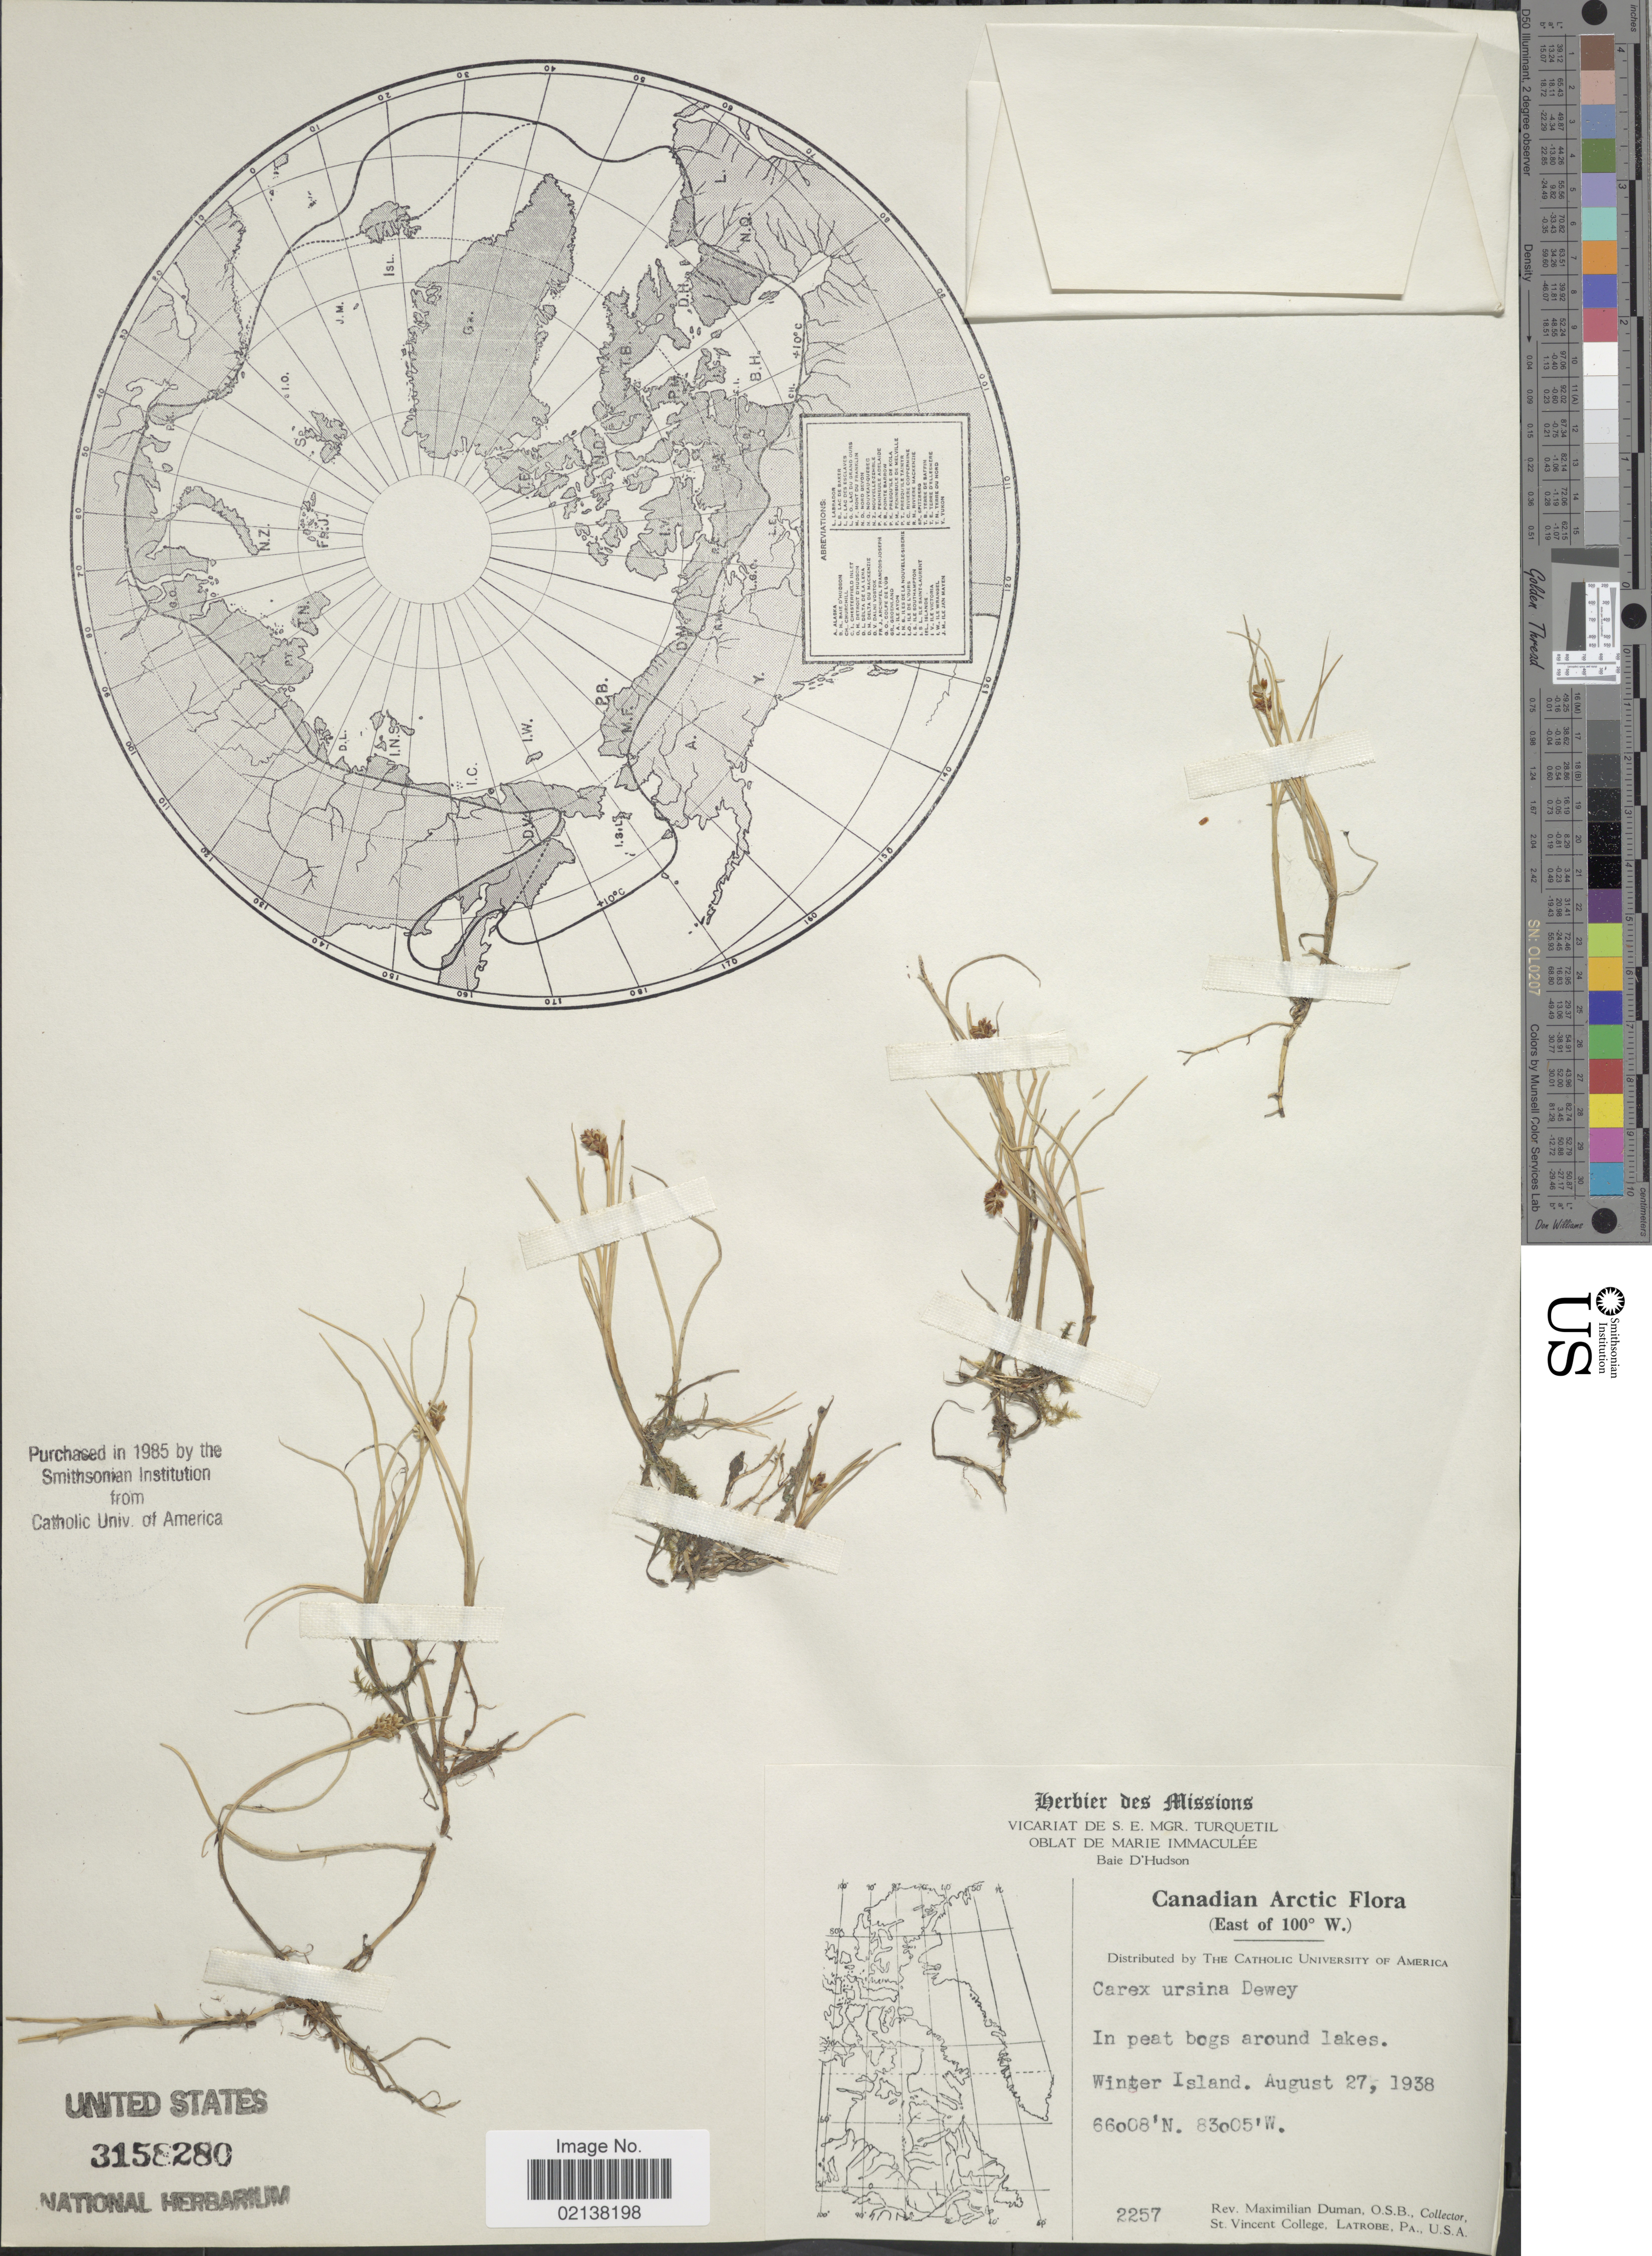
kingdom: Plantae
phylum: Tracheophyta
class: Liliopsida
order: Poales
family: Cyperaceae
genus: Carex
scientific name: Carex ursina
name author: Dewey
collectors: M. Duman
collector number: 2257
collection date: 1938-08-27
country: Canada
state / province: Nunavut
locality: Canadian Arctic. (East of 100º W.) In peat bogs around lakes. Winter Island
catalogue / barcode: US 3158280